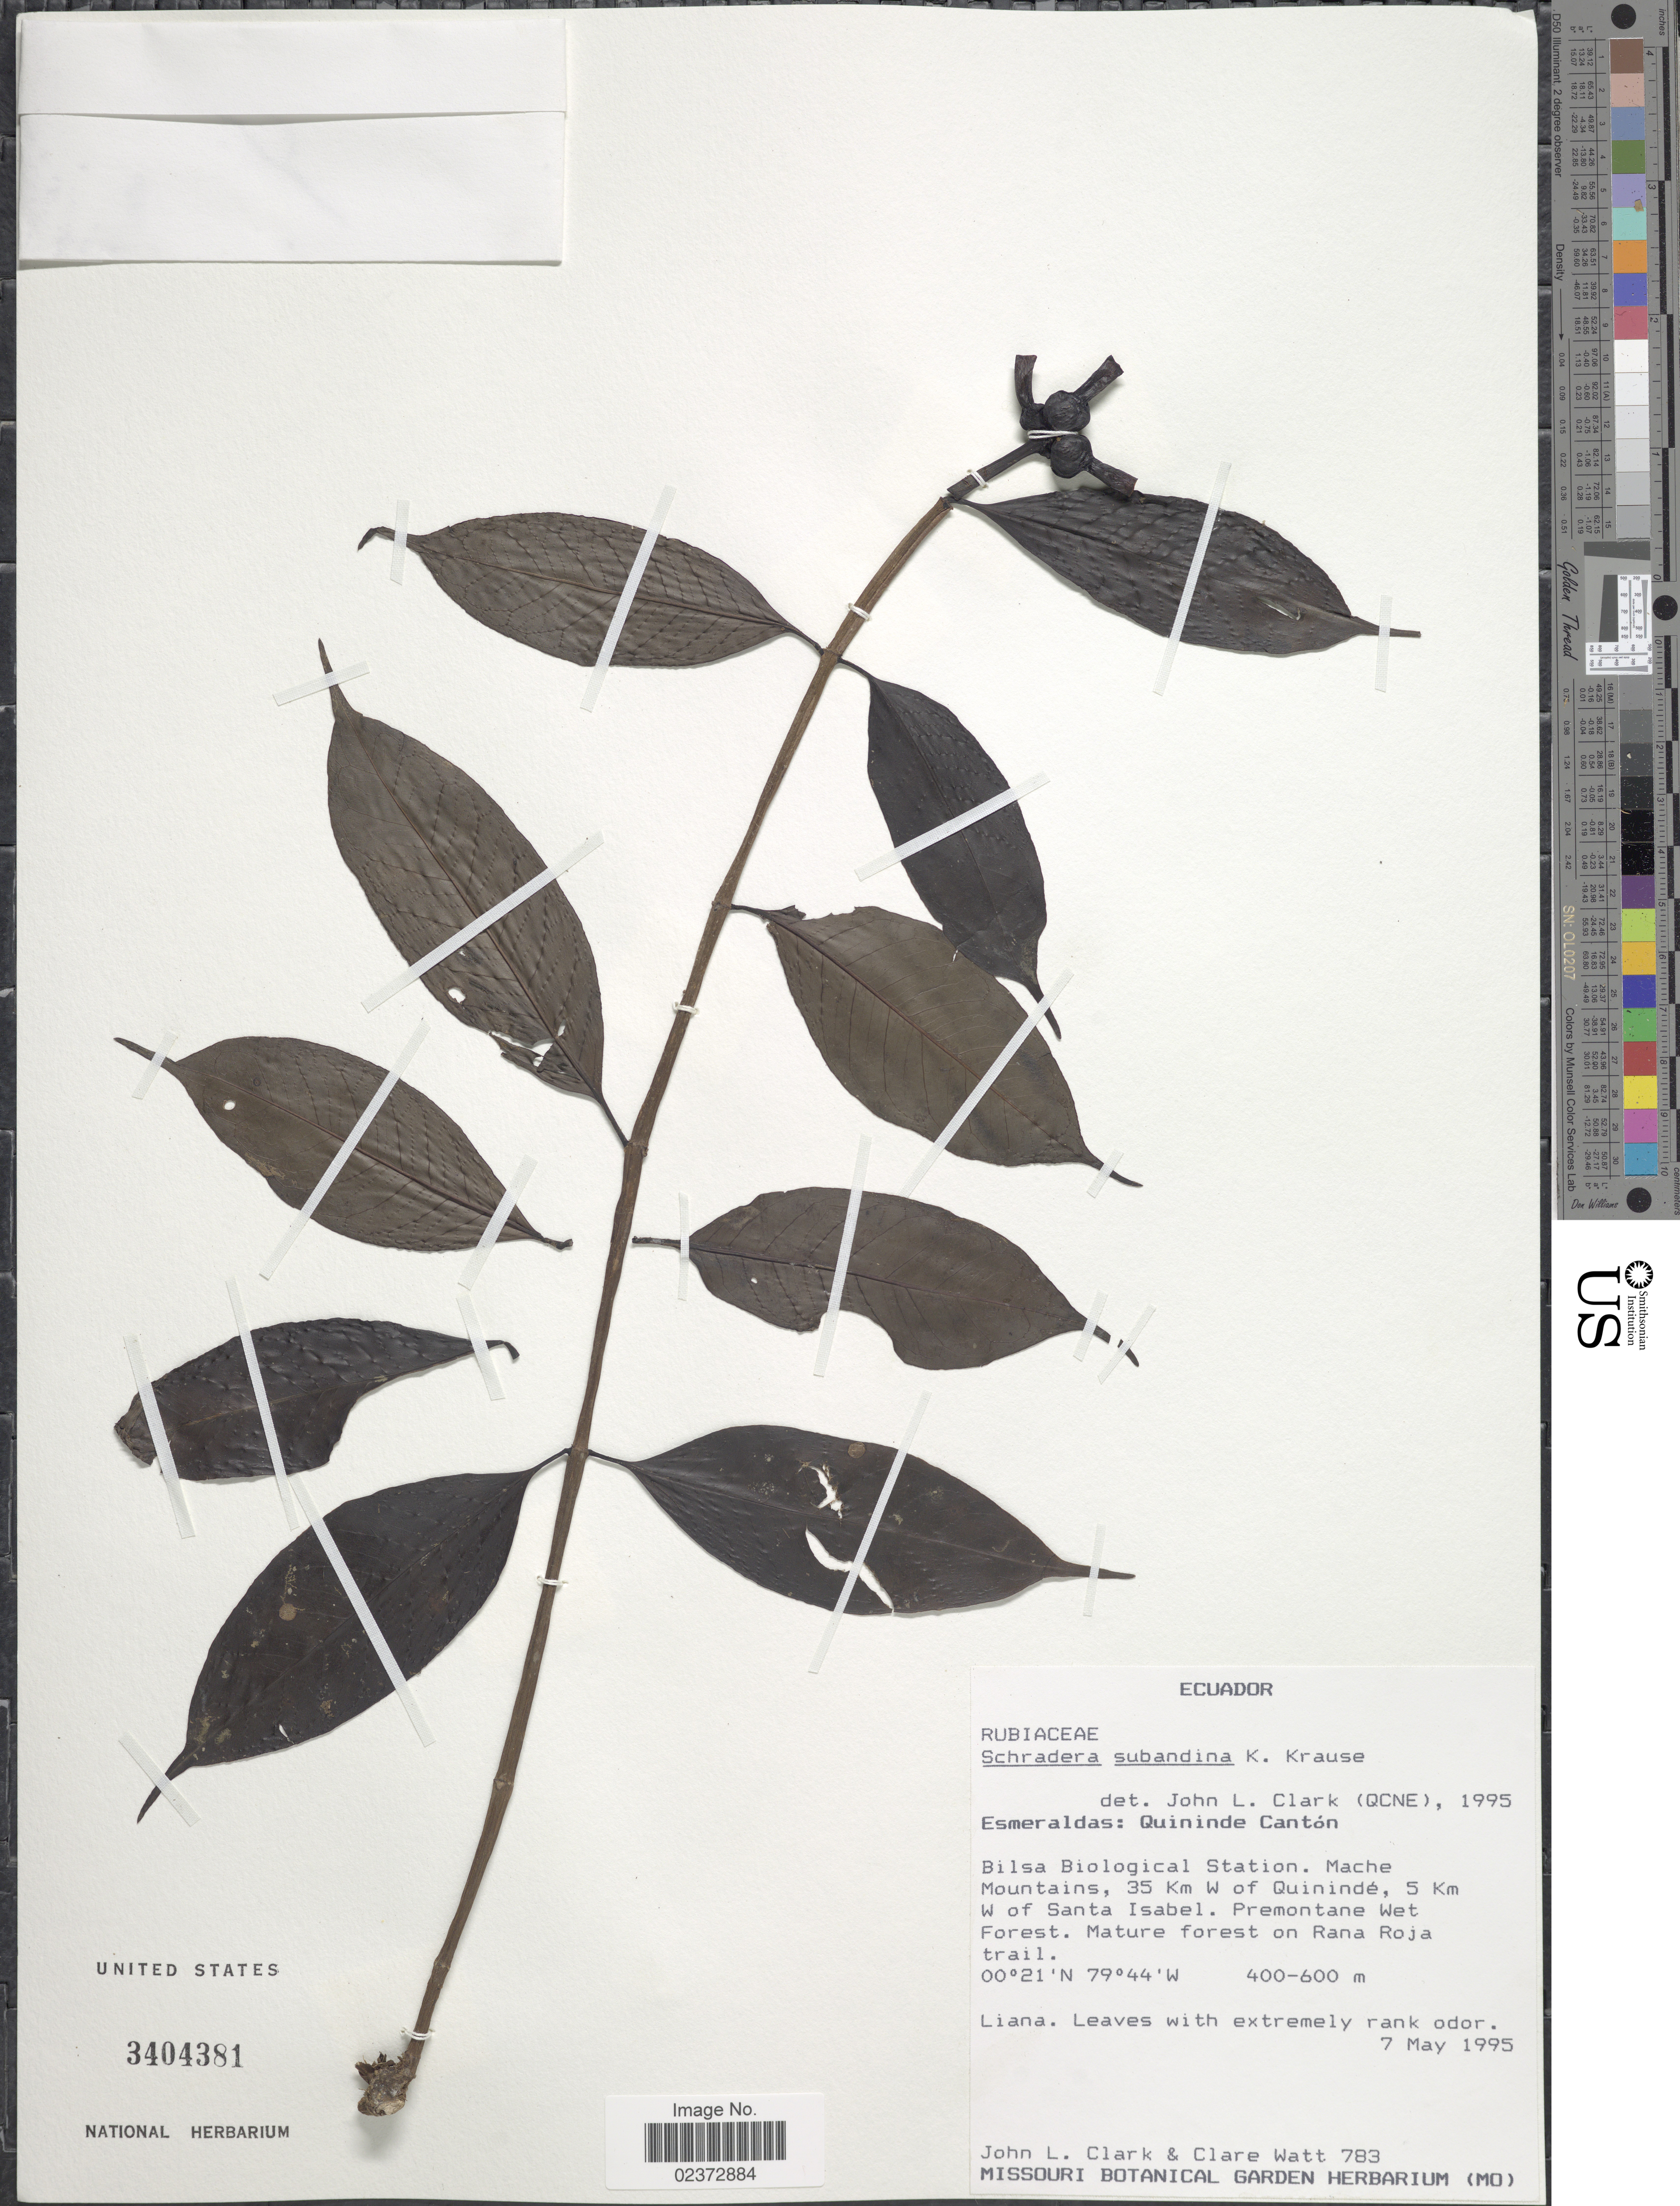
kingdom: Plantae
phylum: Tracheophyta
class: Magnoliopsida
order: Gentianales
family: Rubiaceae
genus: Schradera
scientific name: Schradera subandina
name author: K. Krause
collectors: J. L. Clark & C. Watt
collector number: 783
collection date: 1995-05-07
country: Ecuador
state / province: Esmeraldas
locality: Quininde Cantón, Bilsa Biological Station. Mache Mountains, 35 Km W of Uinindé, 5 Km W of Santa Isabel. Premontane Wet Forest. Mature forest on Rana Roja trail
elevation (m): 400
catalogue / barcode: US 3404381